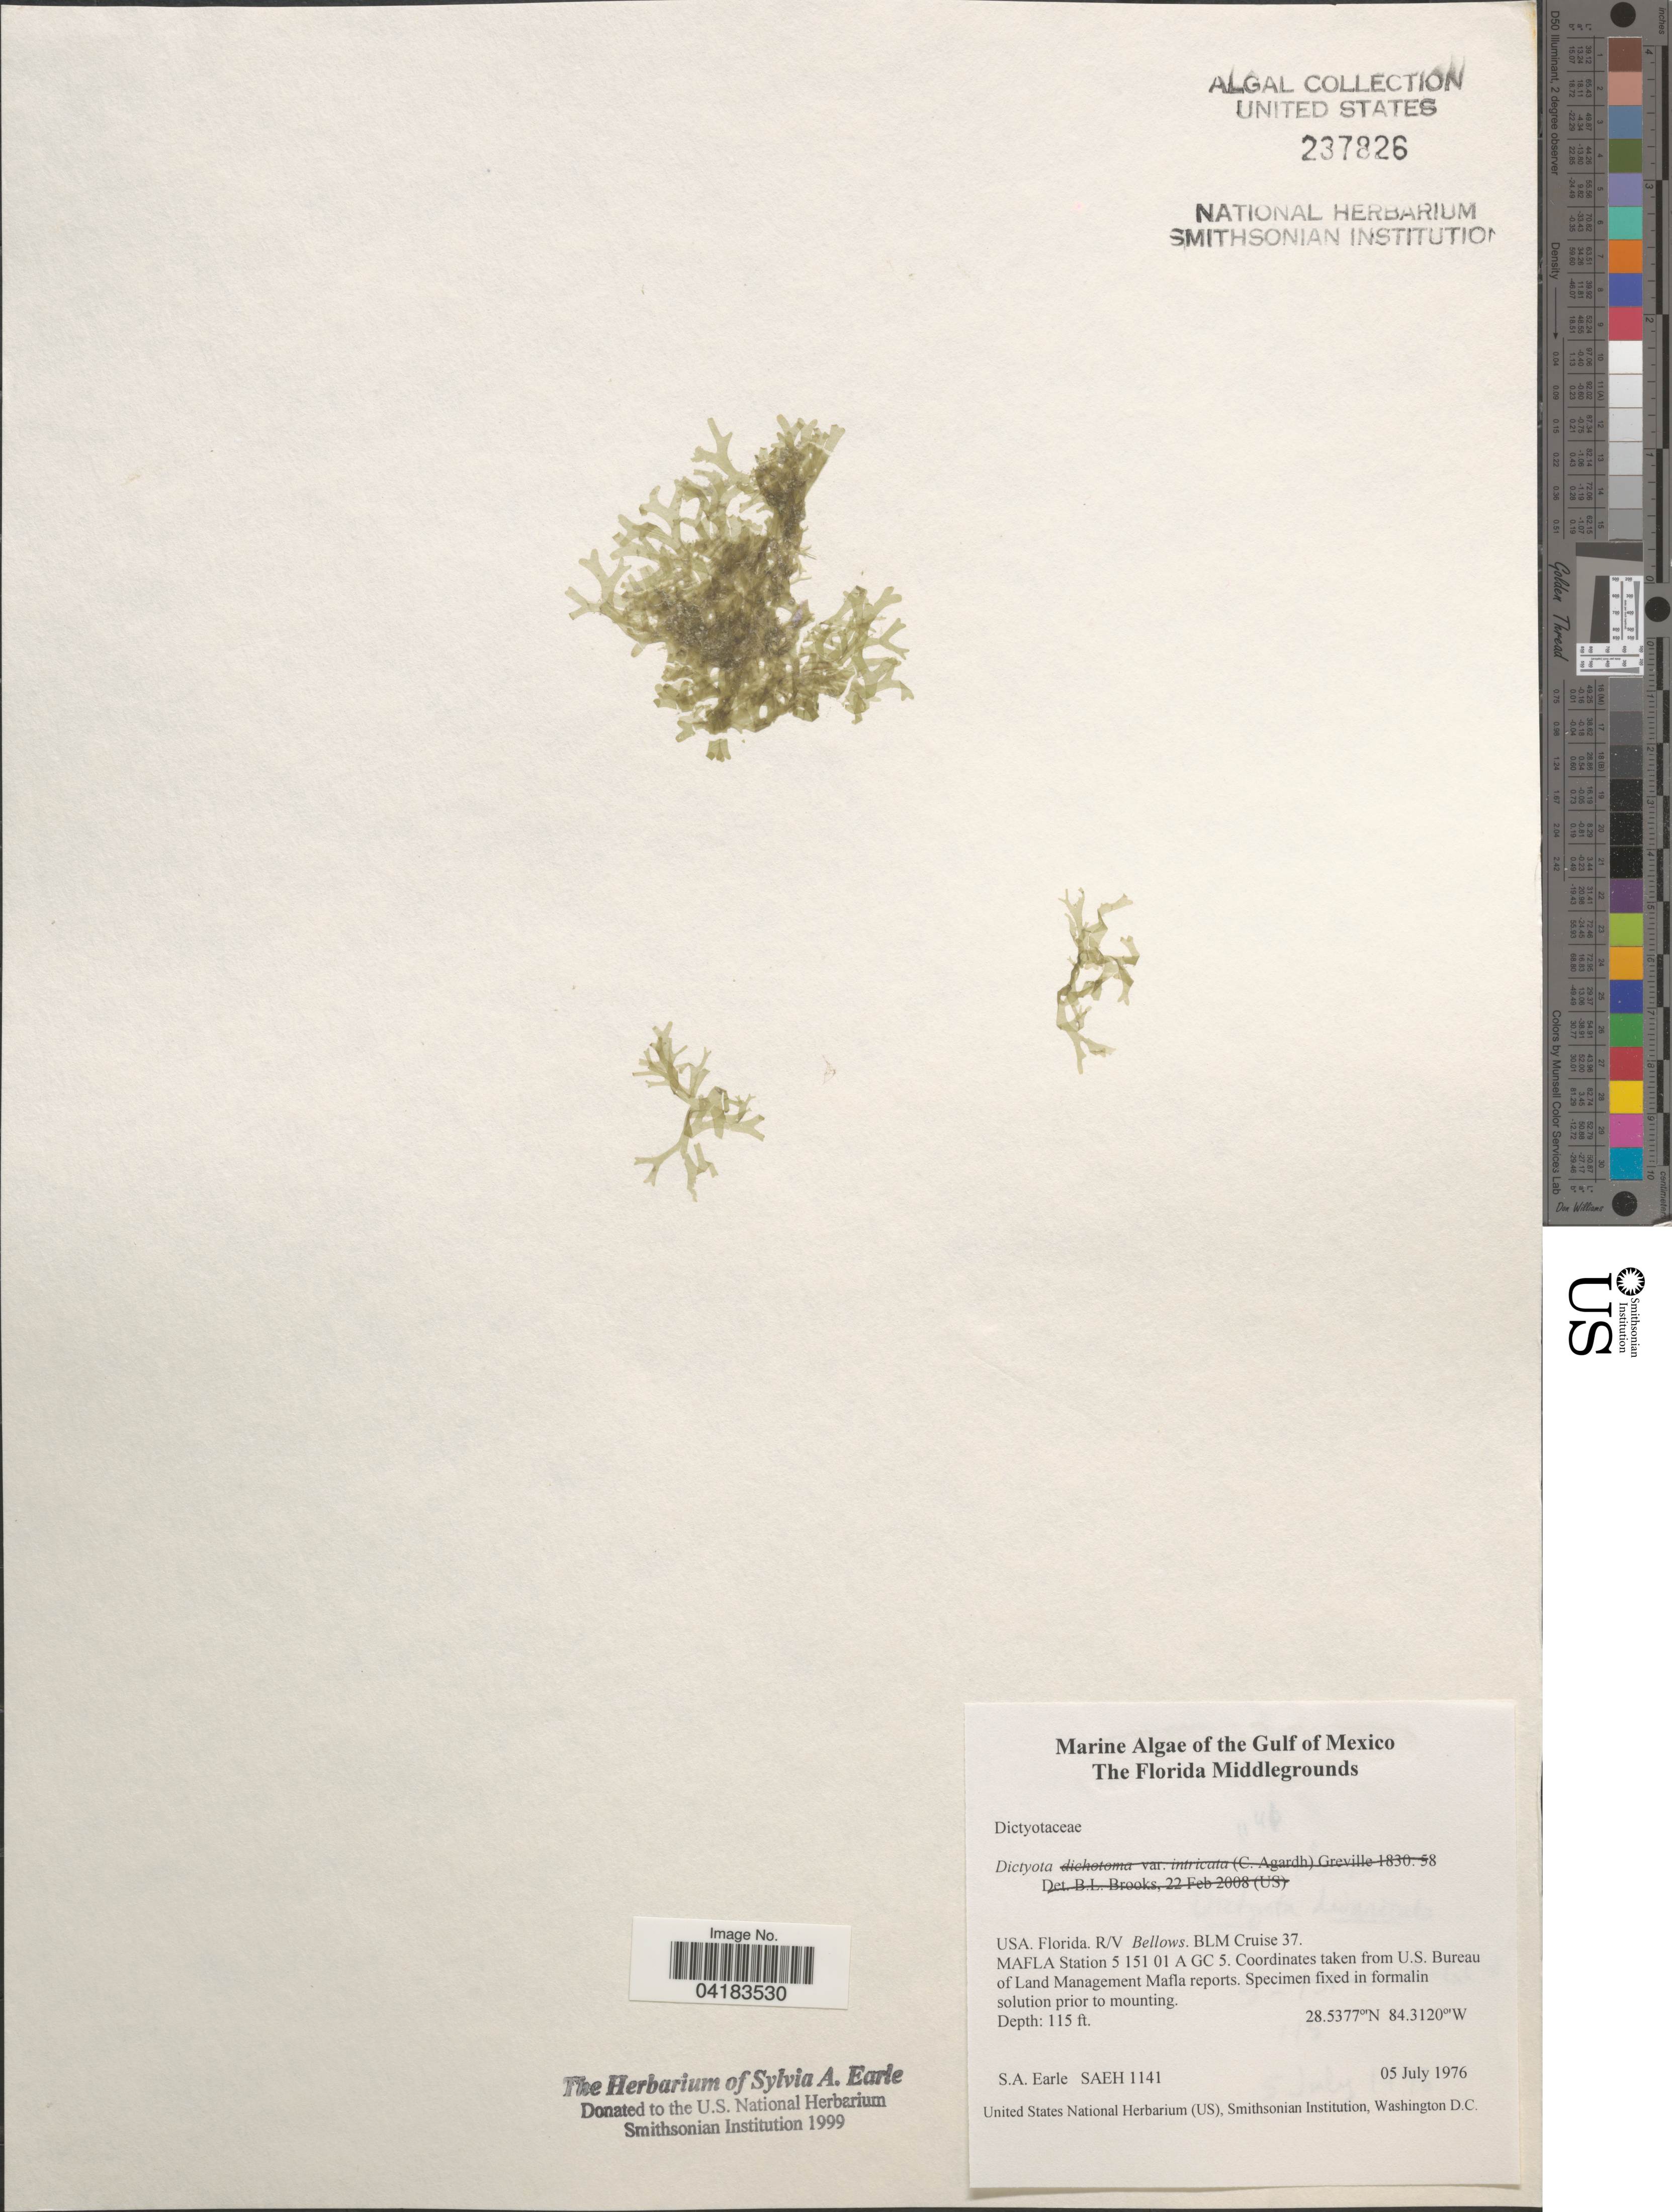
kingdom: Chromista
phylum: Ochrophyta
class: Phaeophyceae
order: Dictyotales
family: Dictyotaceae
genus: Dictyota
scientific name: Dictyota sp.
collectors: S. A. Earle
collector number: SAEH1141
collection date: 1976-07-05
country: United States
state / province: Florida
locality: The Gulf of Mexico. The Florida Middlegrounds. R/V Bellows. BLM Cruise 37. MAFLA Station 5 151 01 A GC 5. Coordinates taken from U.S. Bureau of Land Management Mafla reports.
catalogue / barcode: US 237826